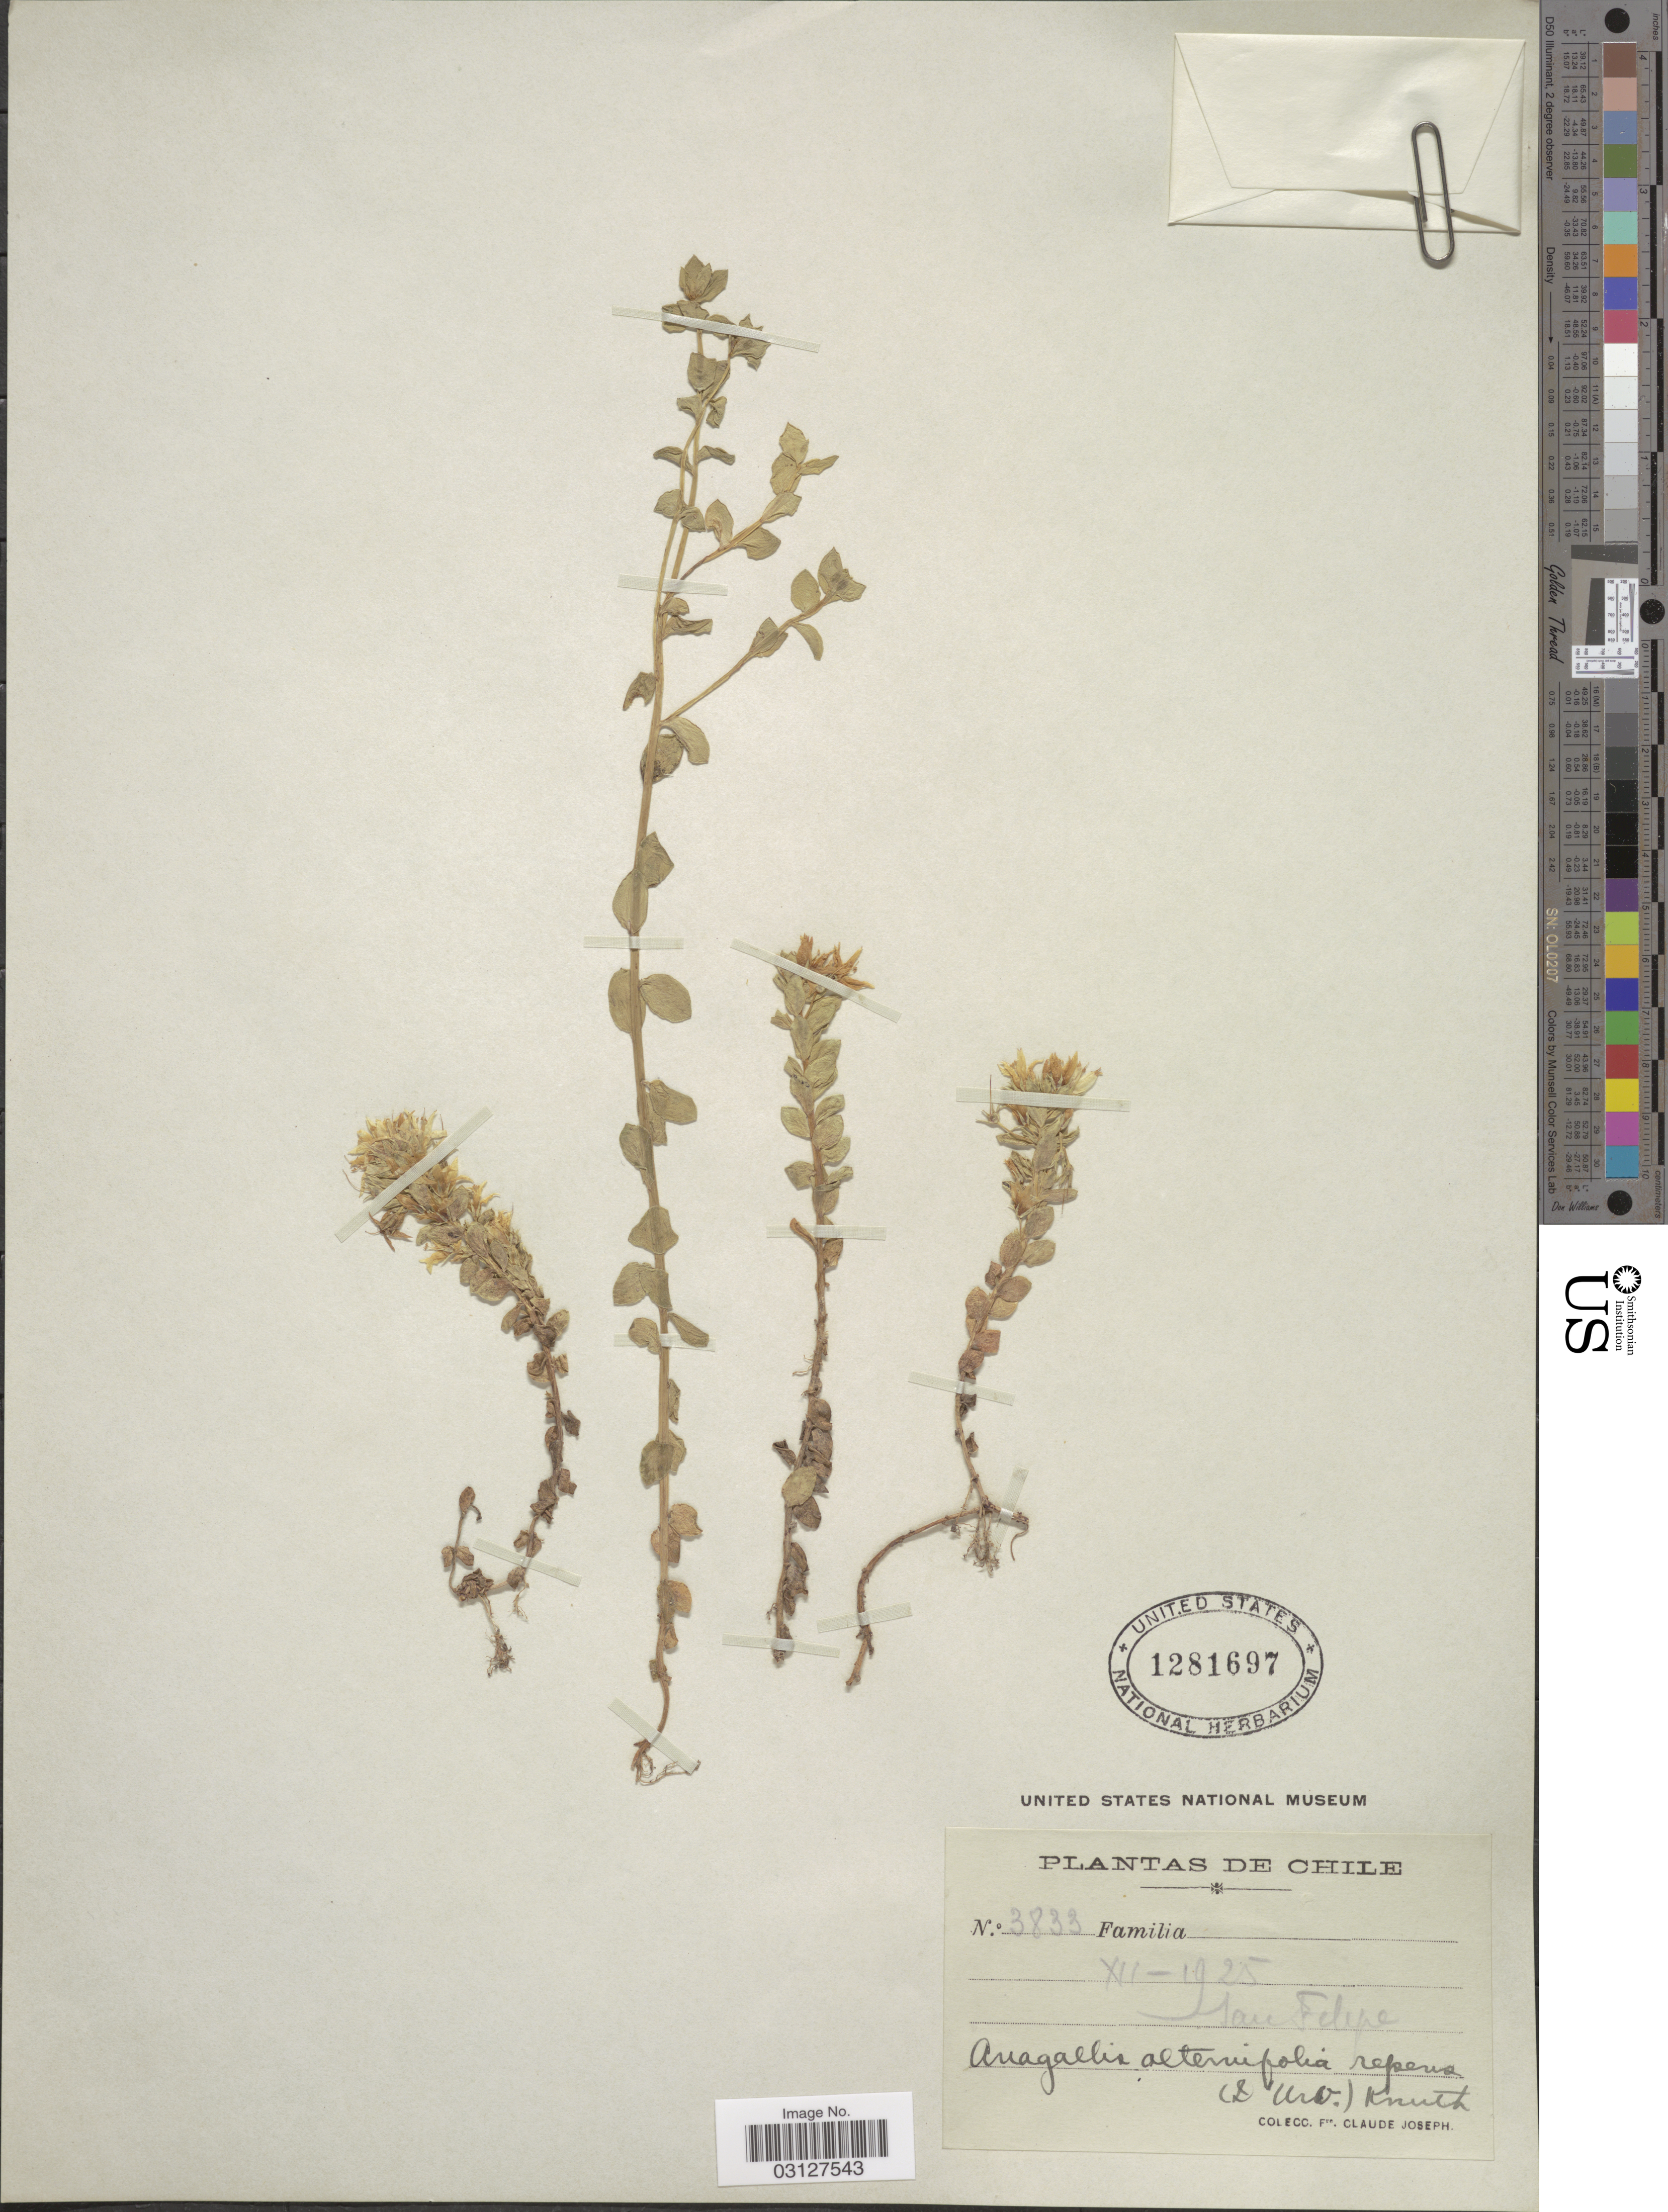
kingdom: Plantae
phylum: Tracheophyta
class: Magnoliopsida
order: Ericales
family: Primulaceae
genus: Anagallis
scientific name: Anagallis alternifolia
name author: Cav.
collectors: Bro. Claude-Joseph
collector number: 3833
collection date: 1925-12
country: Chile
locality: San Felipe.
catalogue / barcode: US 1281697